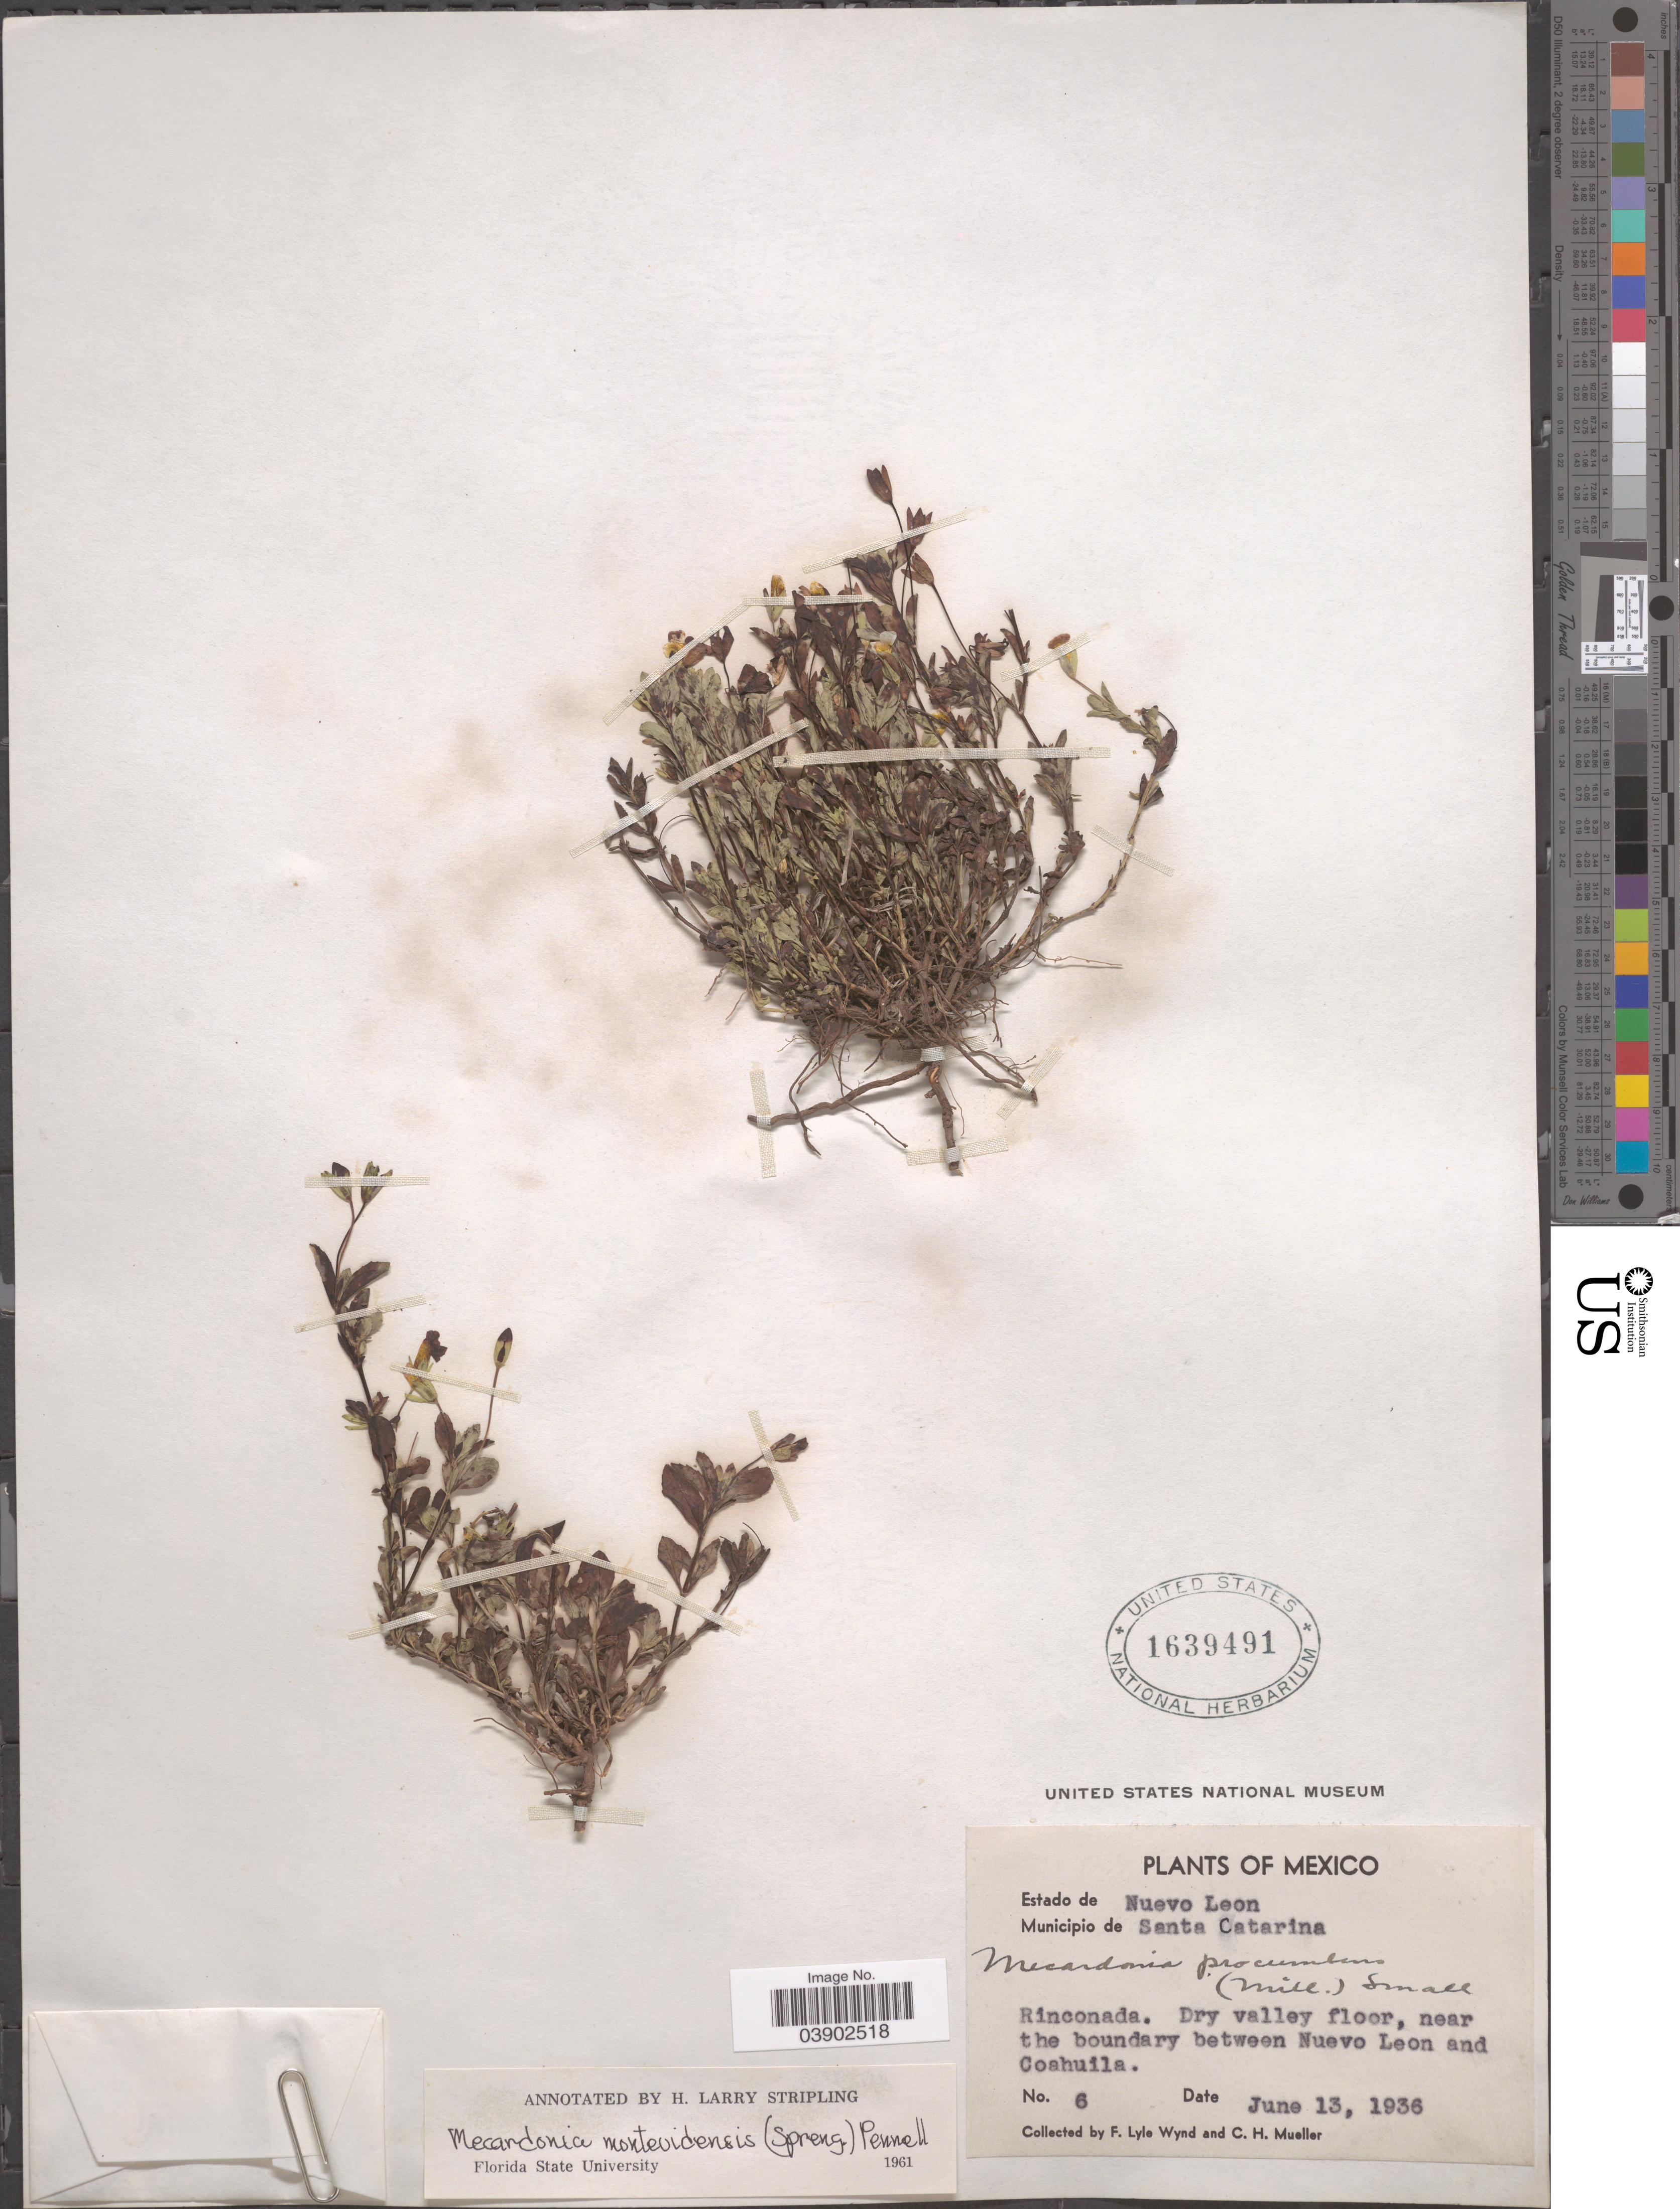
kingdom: Plantae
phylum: Tracheophyta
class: Magnoliopsida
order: Lamiales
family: Plantaginaceae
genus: Mecardonia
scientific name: Mecardonia procumbens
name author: (Mill.) Small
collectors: F. L. Wynd & C. H. Mueller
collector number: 6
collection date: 1936-06-13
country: Mexico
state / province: Nuevo León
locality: Municipio de Santa Catarina. Rinconada. Dry valley floor, near the boundary between Nuevo Leon and Coahuilla.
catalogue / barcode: US 1639491